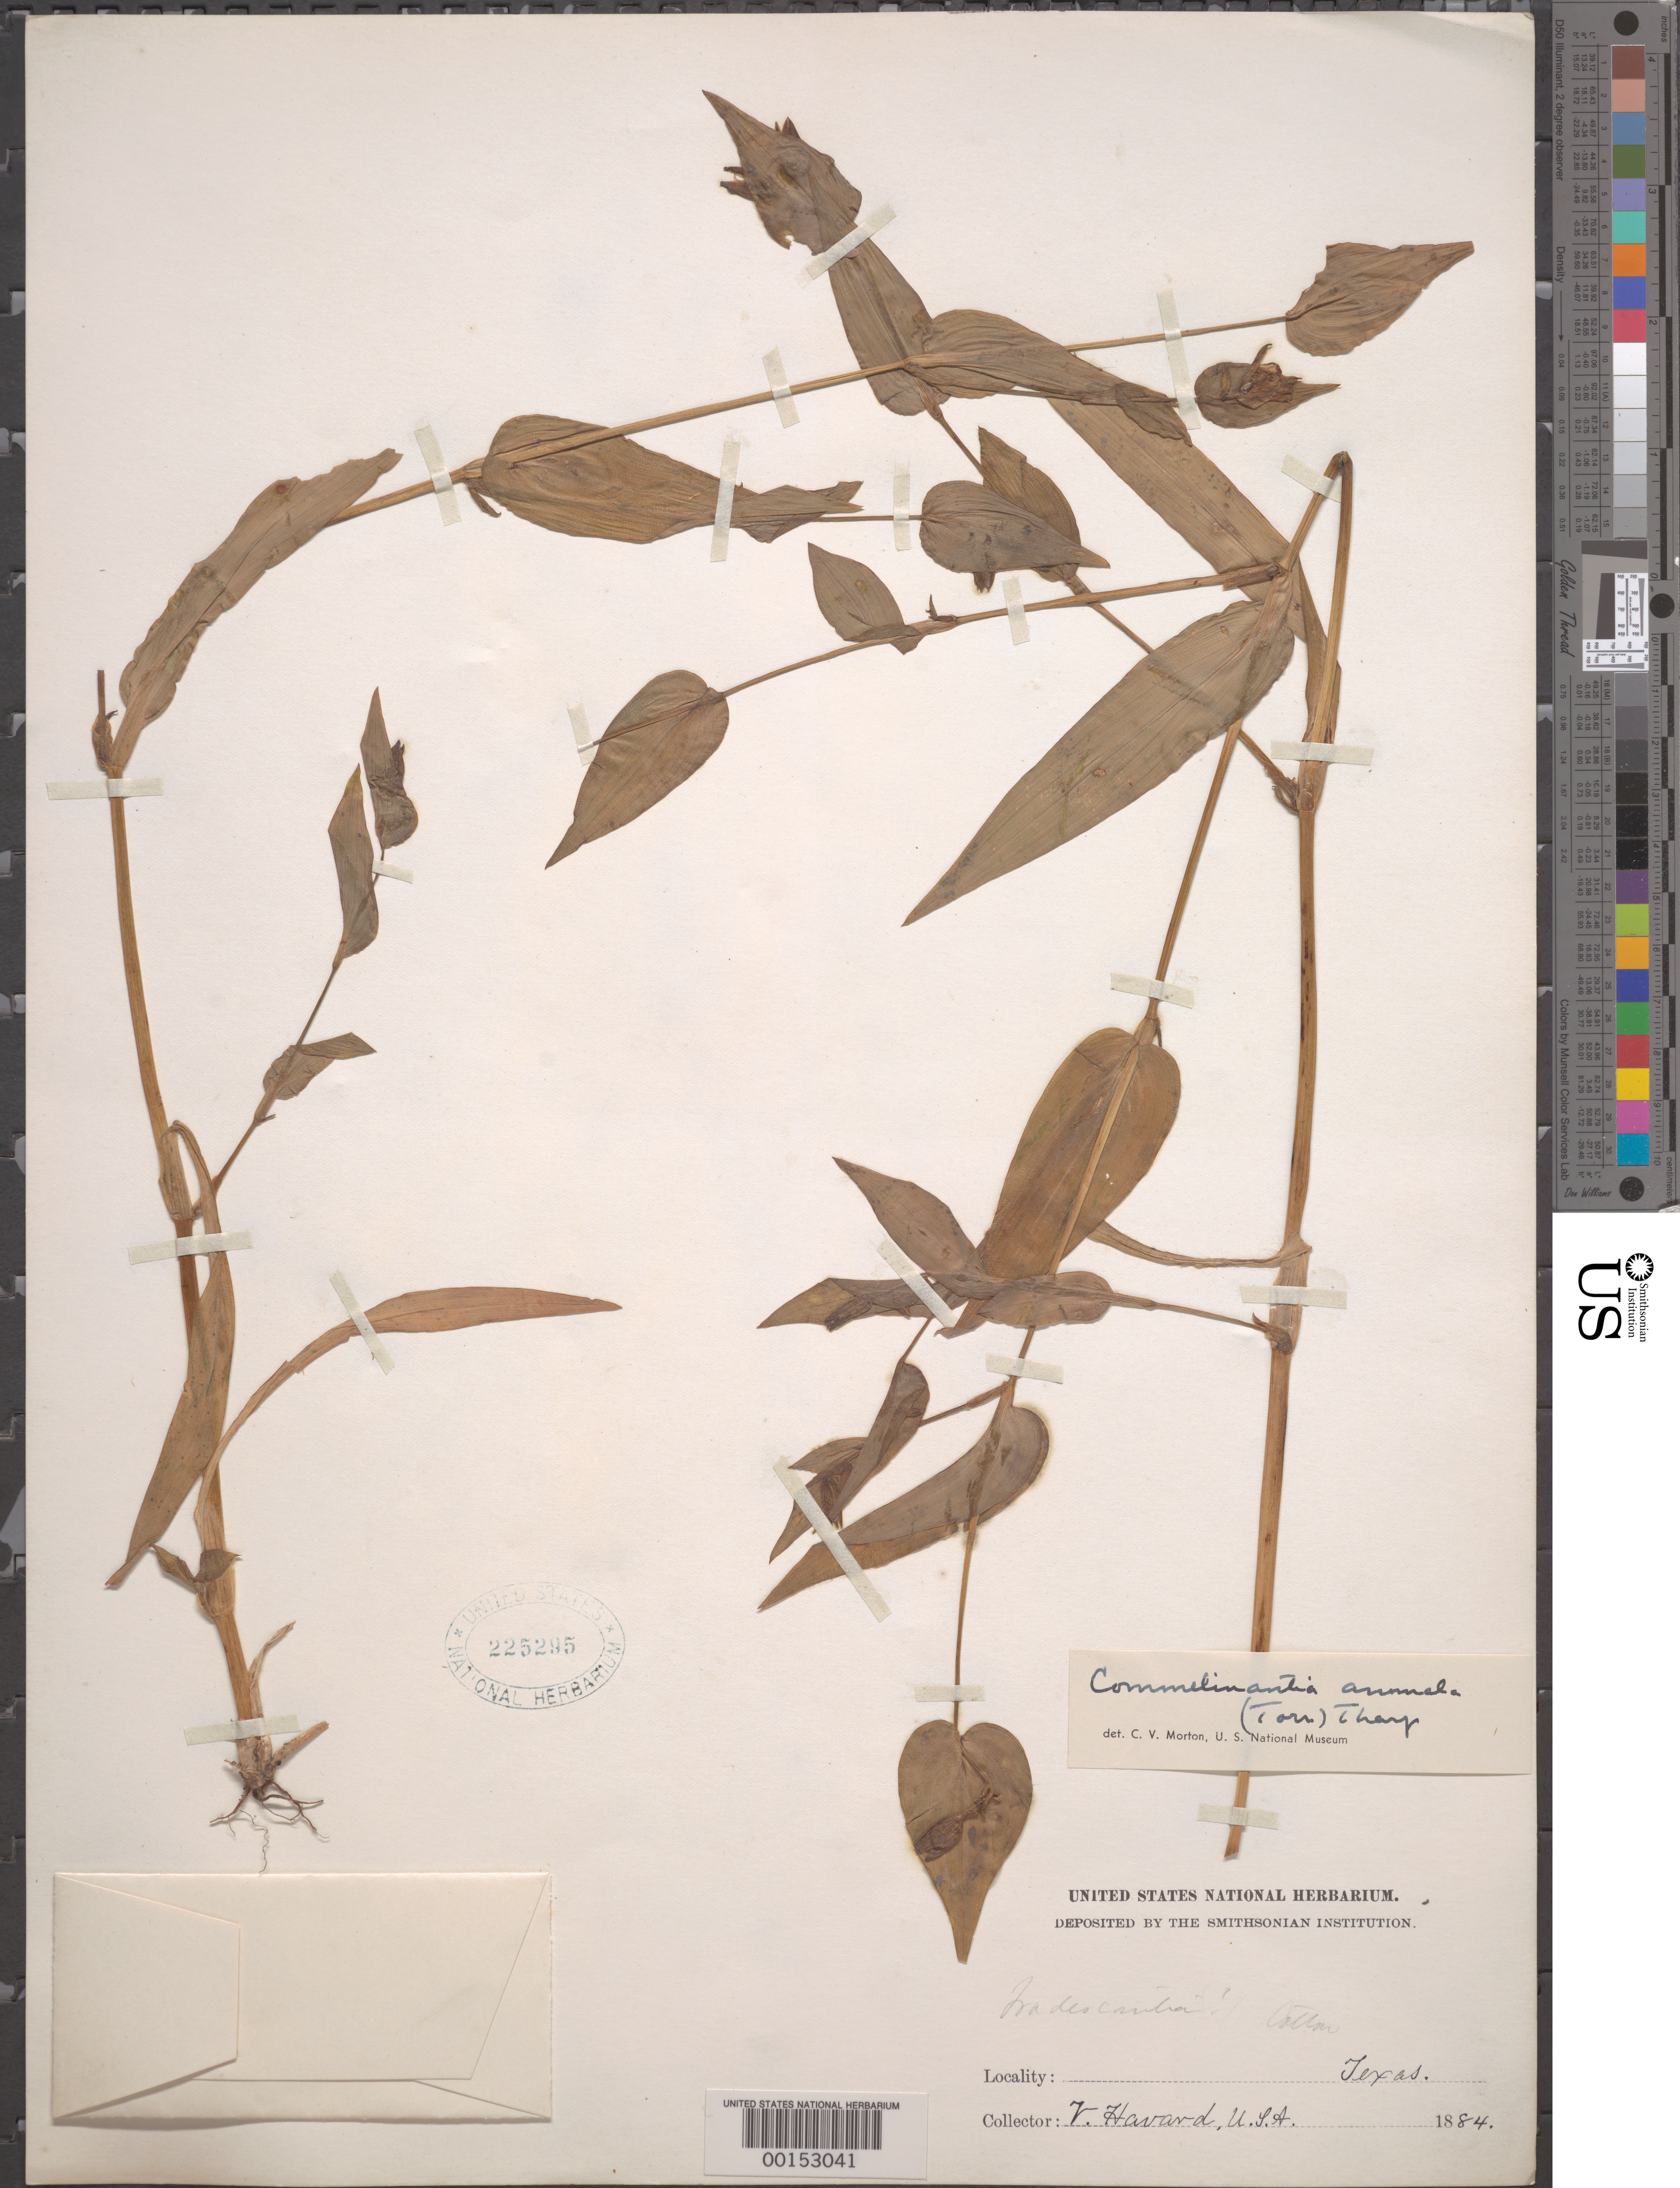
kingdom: Plantae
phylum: Tracheophyta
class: Liliopsida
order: Commelinales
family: Commelinaceae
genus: Tinantia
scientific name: Tinantia anomala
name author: (Torr.) C.B. Clarke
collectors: V. Havard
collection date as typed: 1884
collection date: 1884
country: United States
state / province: Texas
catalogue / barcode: US 225295